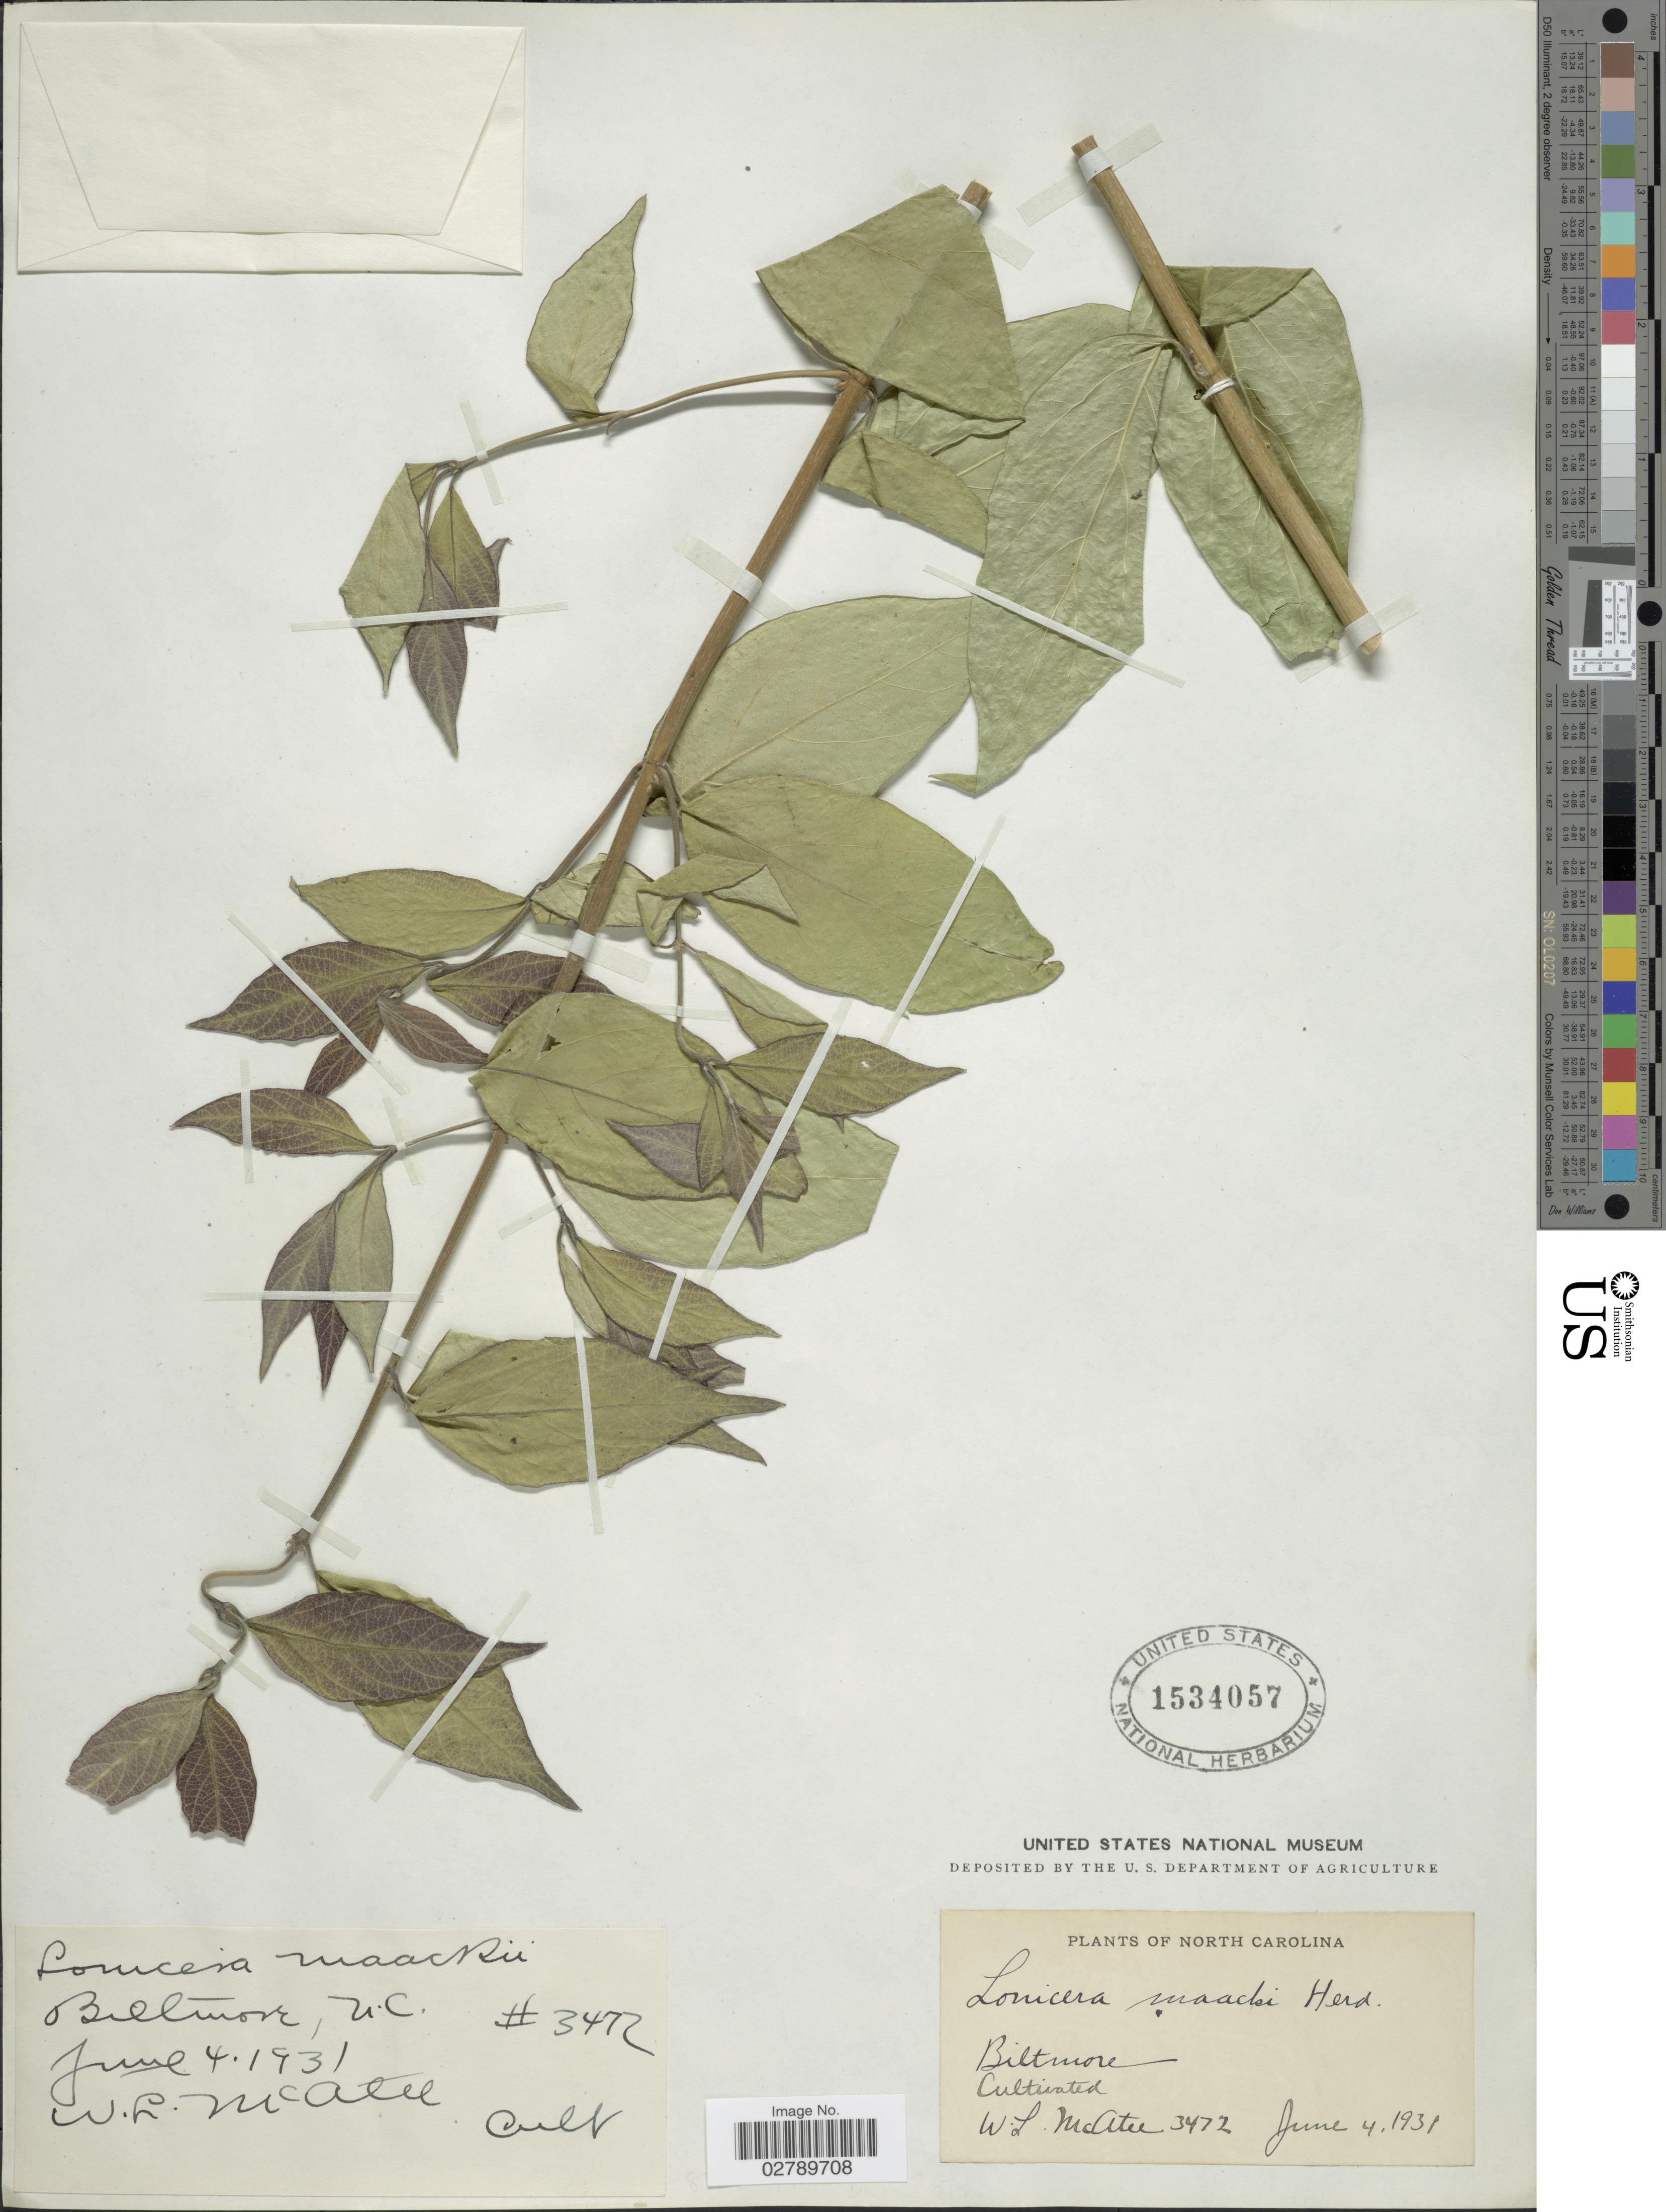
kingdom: Plantae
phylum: Tracheophyta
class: Magnoliopsida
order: Dipsacales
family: Caprifoliaceae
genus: Lonicera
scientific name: Lonicera maackii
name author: (Rupr.) Maxim.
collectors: W. McAtee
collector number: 3472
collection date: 1931-06-04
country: United States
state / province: North Carolina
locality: Biltmore.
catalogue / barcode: US 1534057